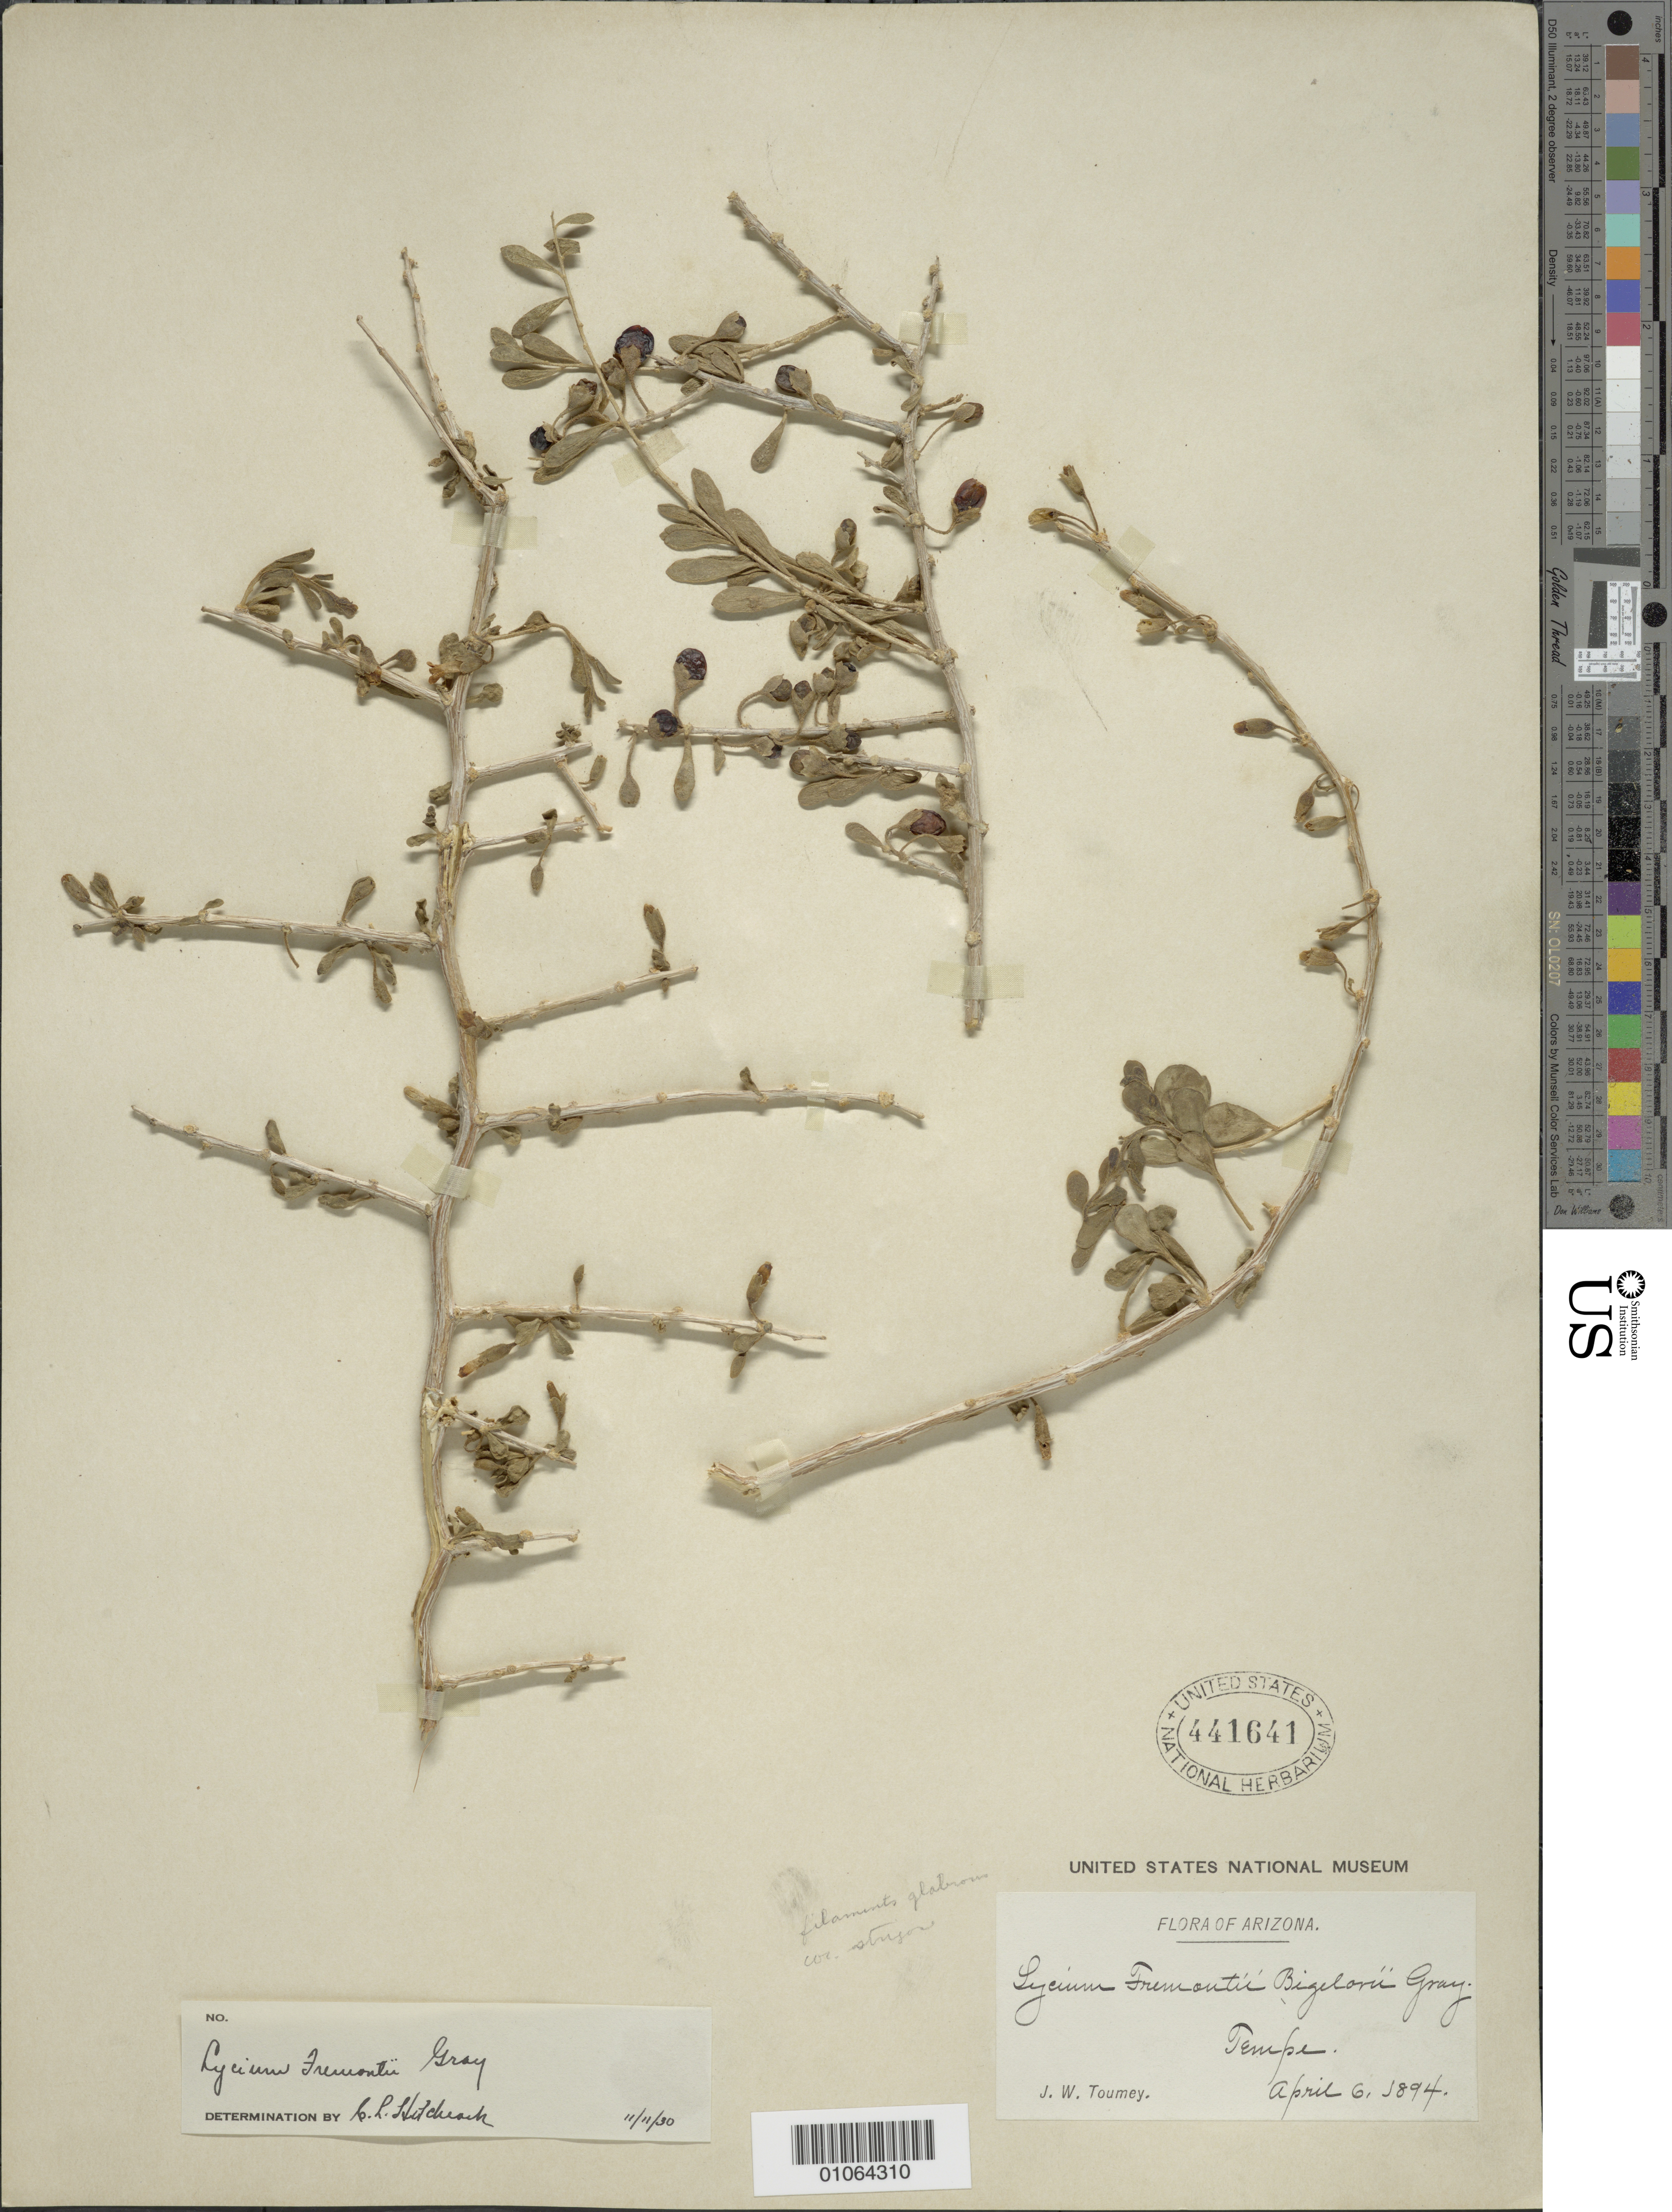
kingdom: Plantae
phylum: Tracheophyta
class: Magnoliopsida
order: Solanales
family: Solanaceae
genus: Lycium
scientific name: Lycium fremontii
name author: A. Gray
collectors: J. W. Toumey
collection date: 1894-04-06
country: United States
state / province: Arizona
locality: Tempe.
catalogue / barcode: US 441641